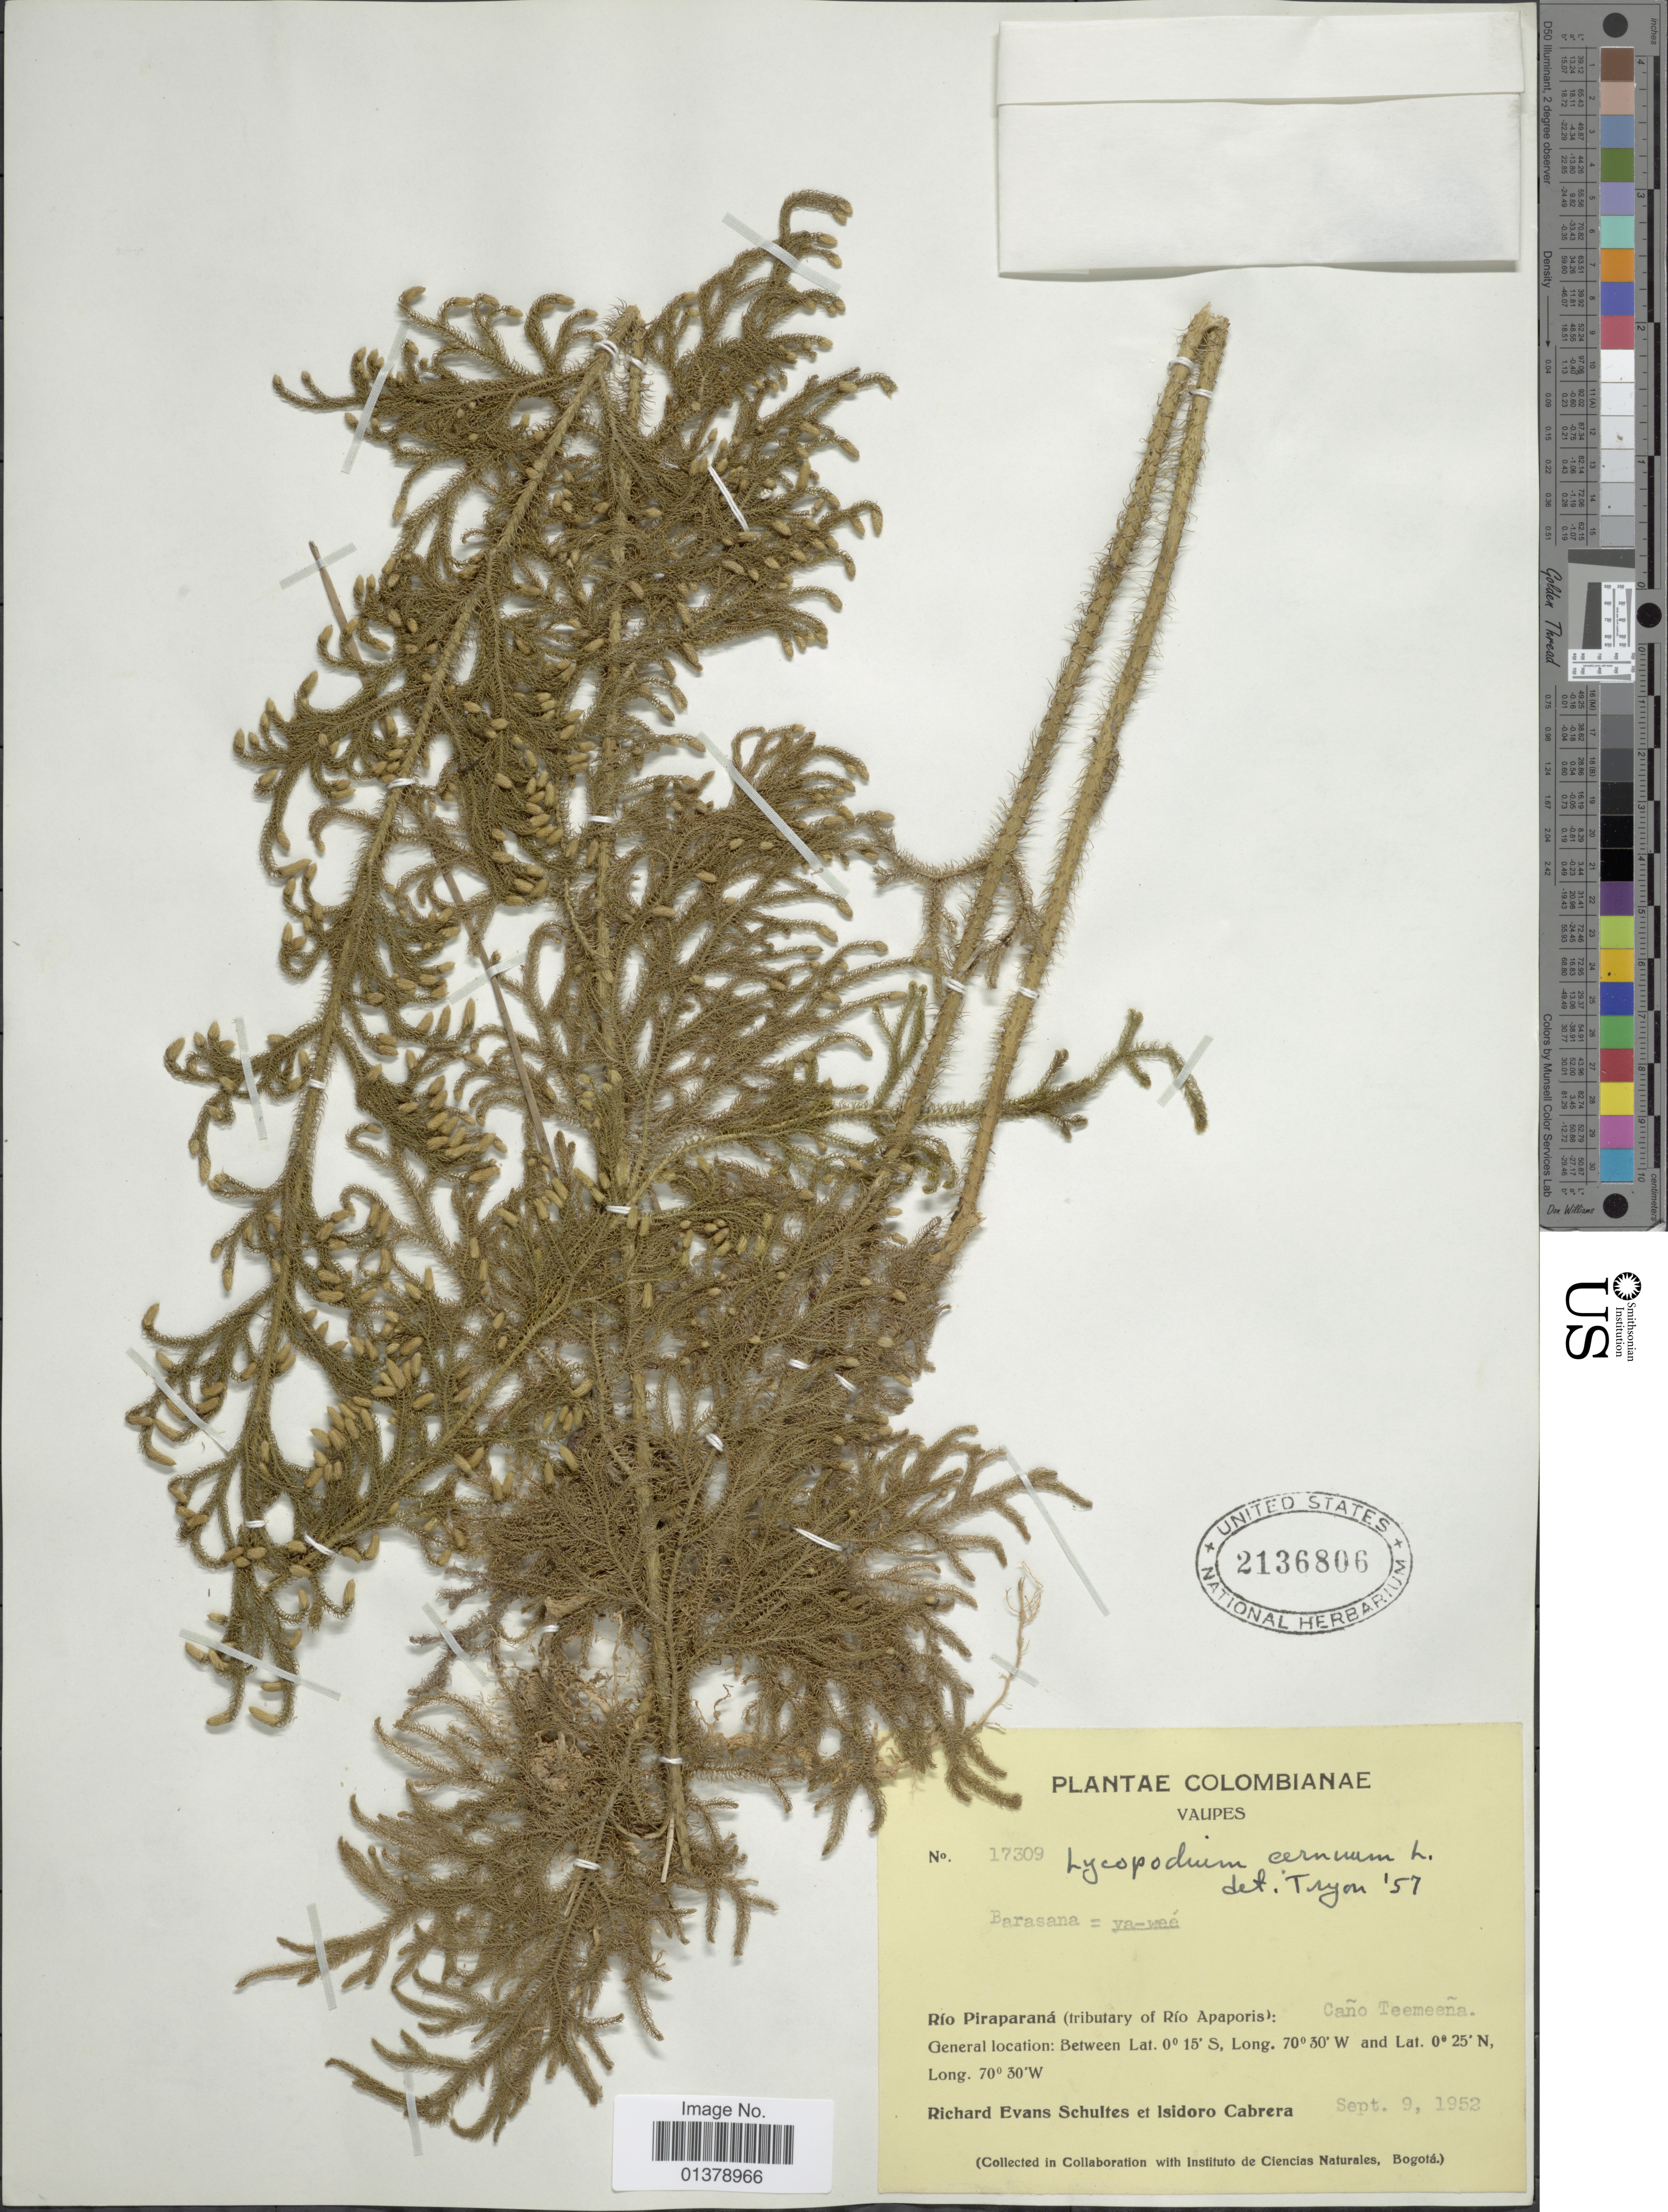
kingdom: Plantae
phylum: Tracheophyta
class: Lycopodiopsida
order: Lycopodiales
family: Lycopodiaceae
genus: Palhinhaea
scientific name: Palhinhaea cernua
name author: (L.) Vasc. & Franco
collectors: R. E. Schultes & I. Cabrera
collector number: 17309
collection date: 1952-09-09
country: Colombia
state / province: Vaupés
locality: Rio Piraparaná(tributary of Rio Apaporis), Cano Teemeena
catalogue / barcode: US 2136806